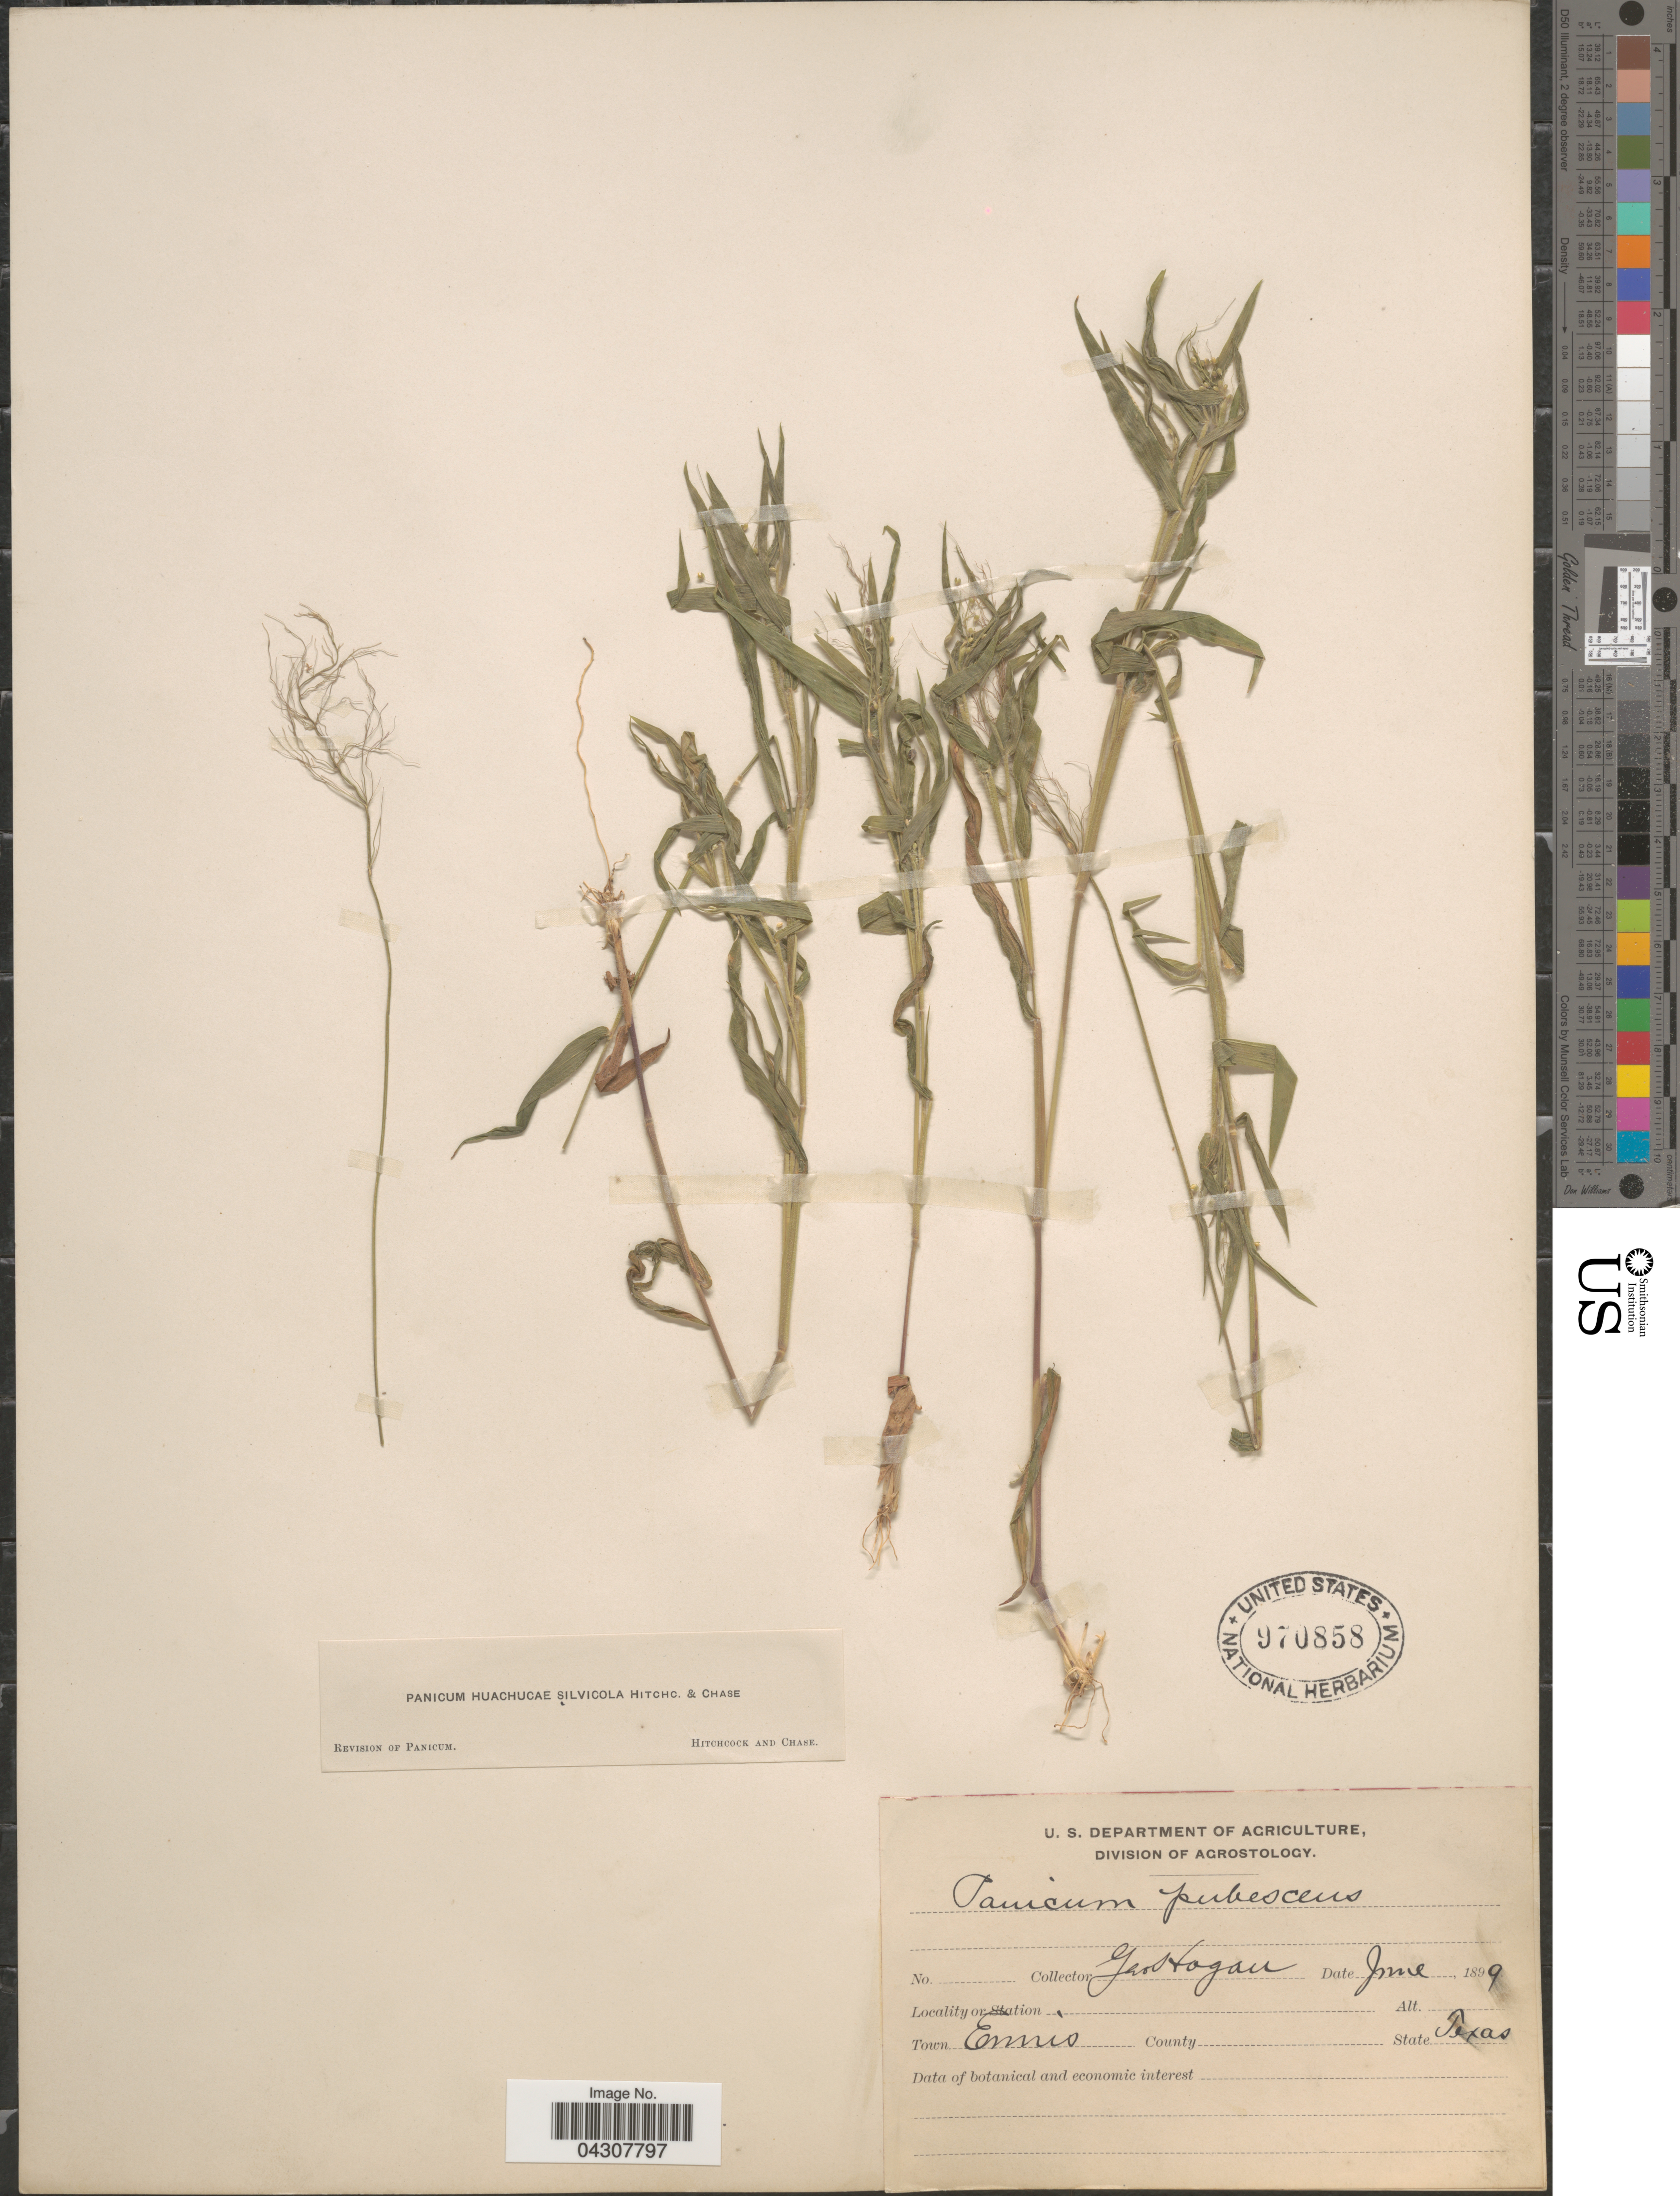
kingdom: Plantae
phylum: Tracheophyta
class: Liliopsida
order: Poales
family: Poaceae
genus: Dichanthelium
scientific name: Dichanthelium acuminatum var. acuminatum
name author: (Sw.) Gould & C.A. Clark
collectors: G. Hogan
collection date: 1899-06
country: United States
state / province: Texas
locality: Town Ennis.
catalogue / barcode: US 970858